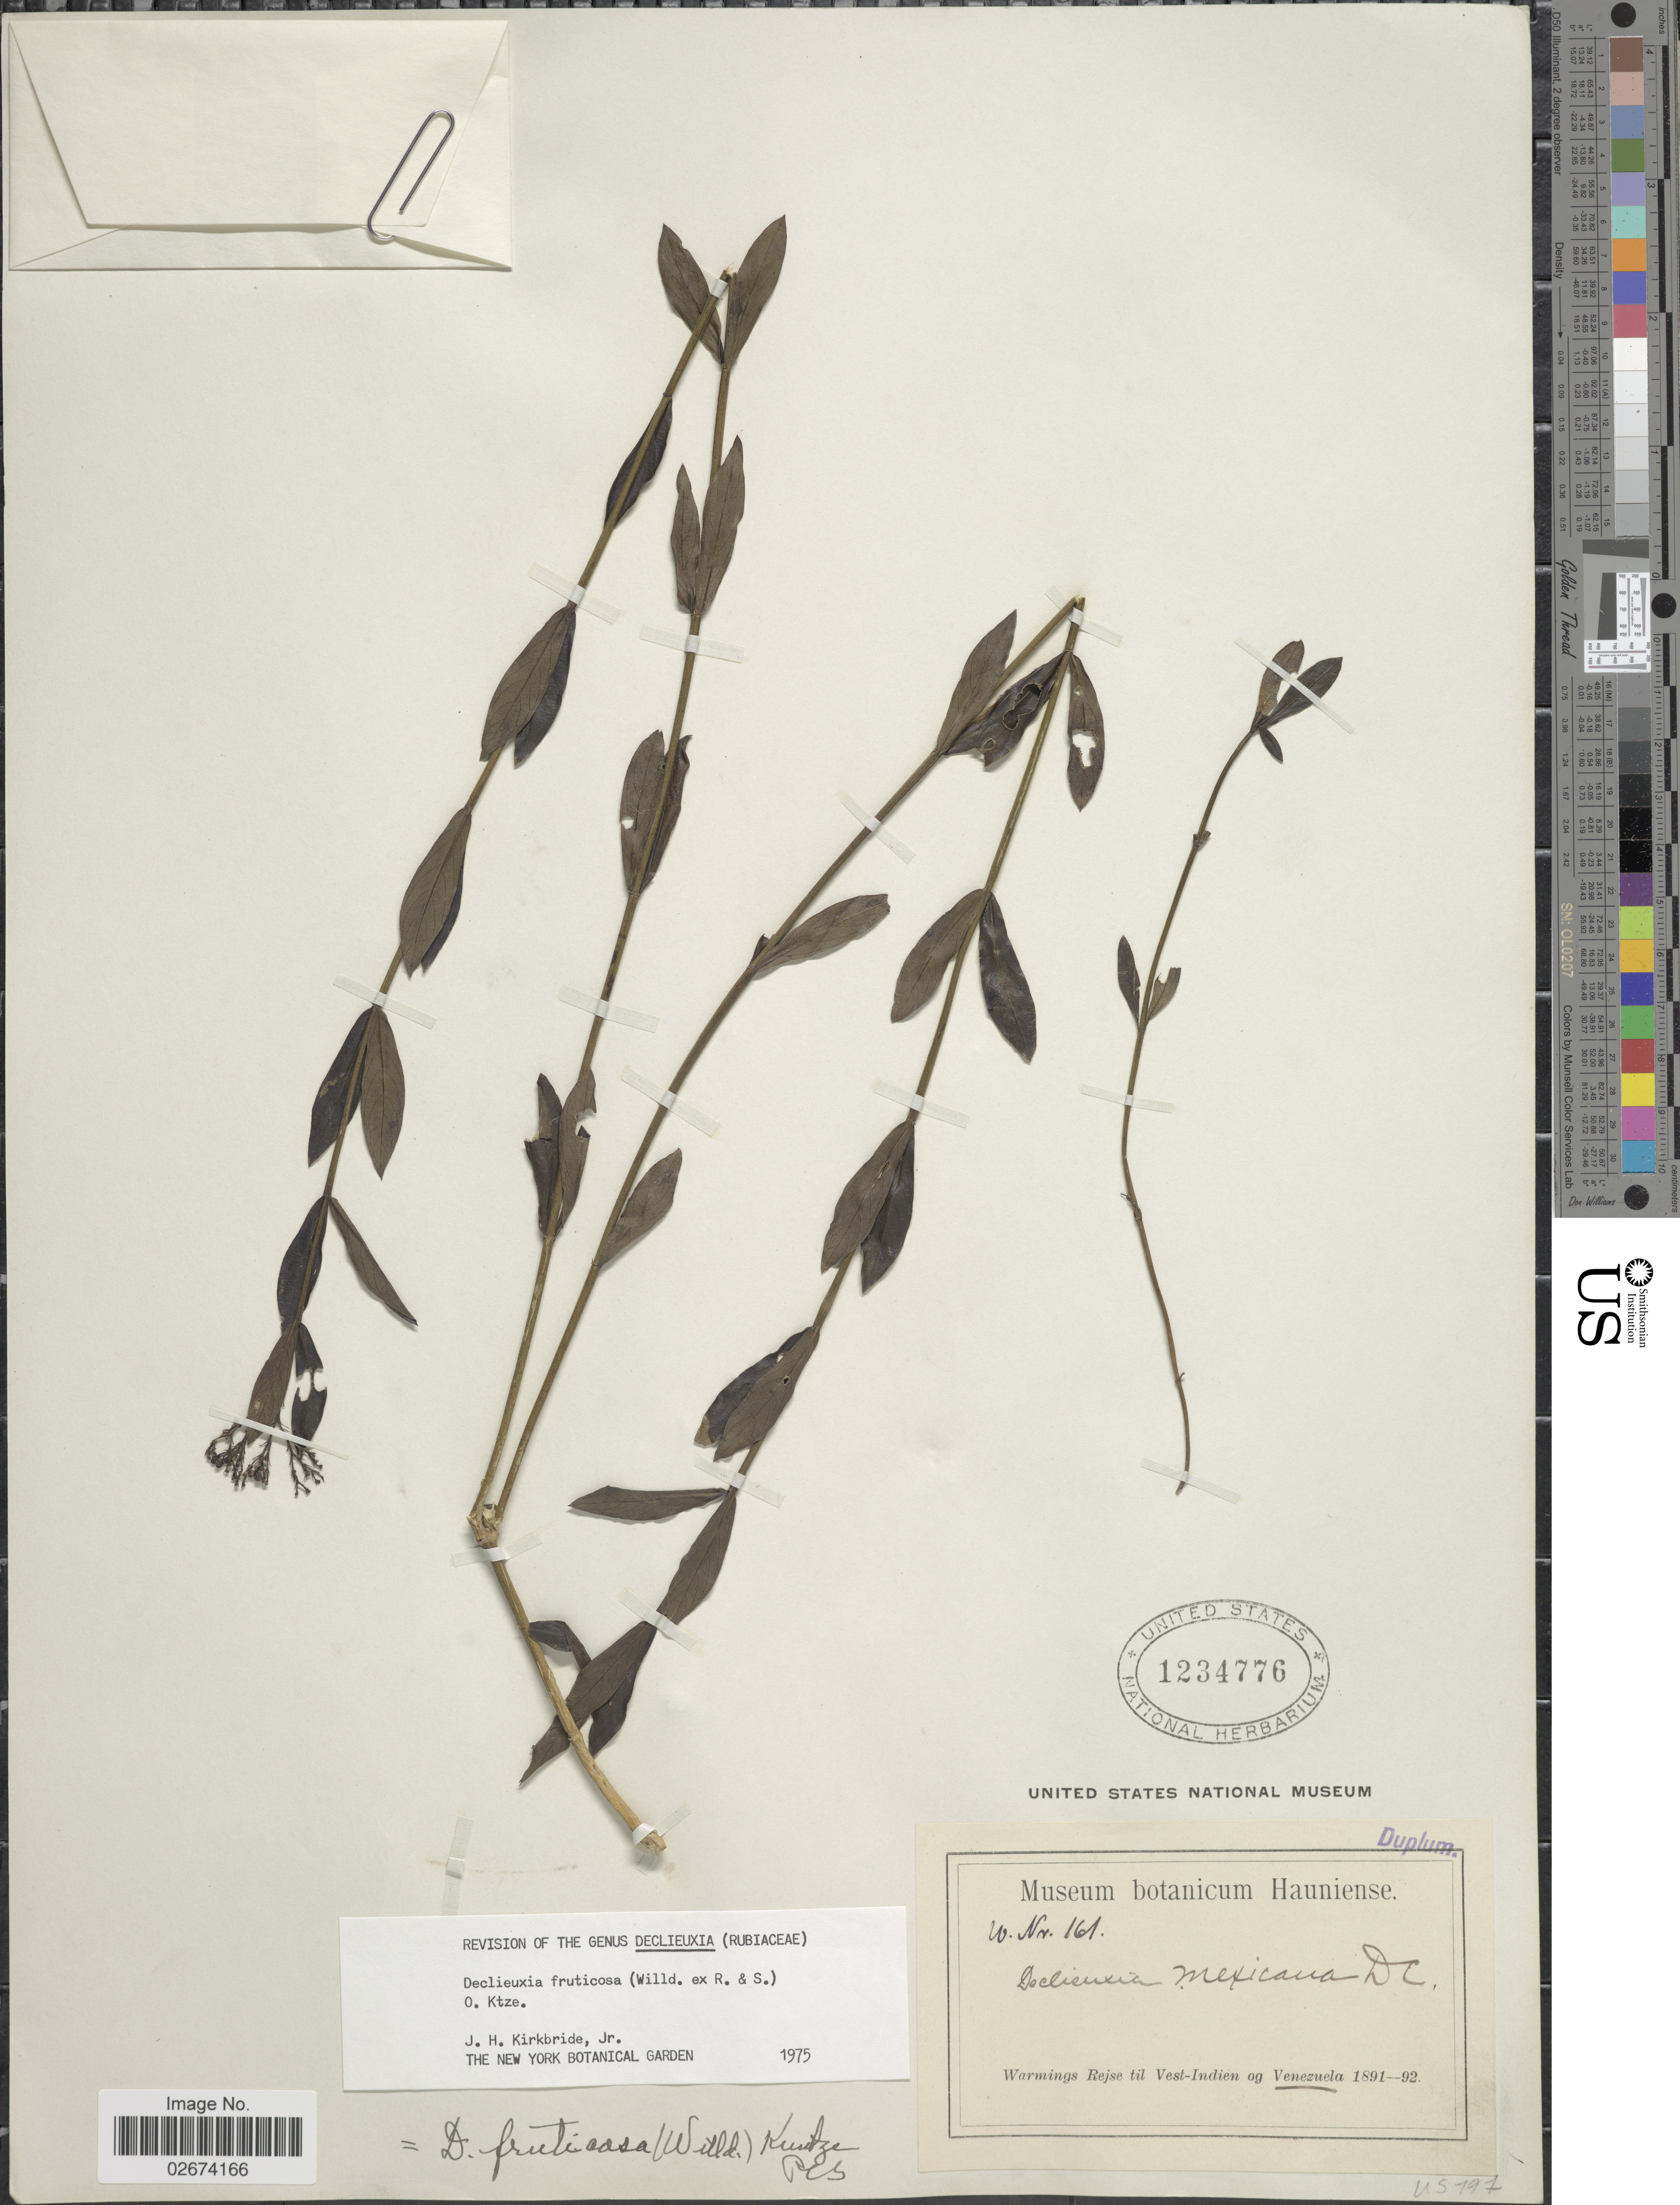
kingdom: Plantae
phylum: Tracheophyta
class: Magnoliopsida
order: Gentianales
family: Rubiaceae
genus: Declieuxia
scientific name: Declieuxia fruticosa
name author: (Willd. ex Roem. & Schult.) Kuntze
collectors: Warming, --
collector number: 161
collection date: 1891/1892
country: Venezuela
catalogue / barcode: US 1234776